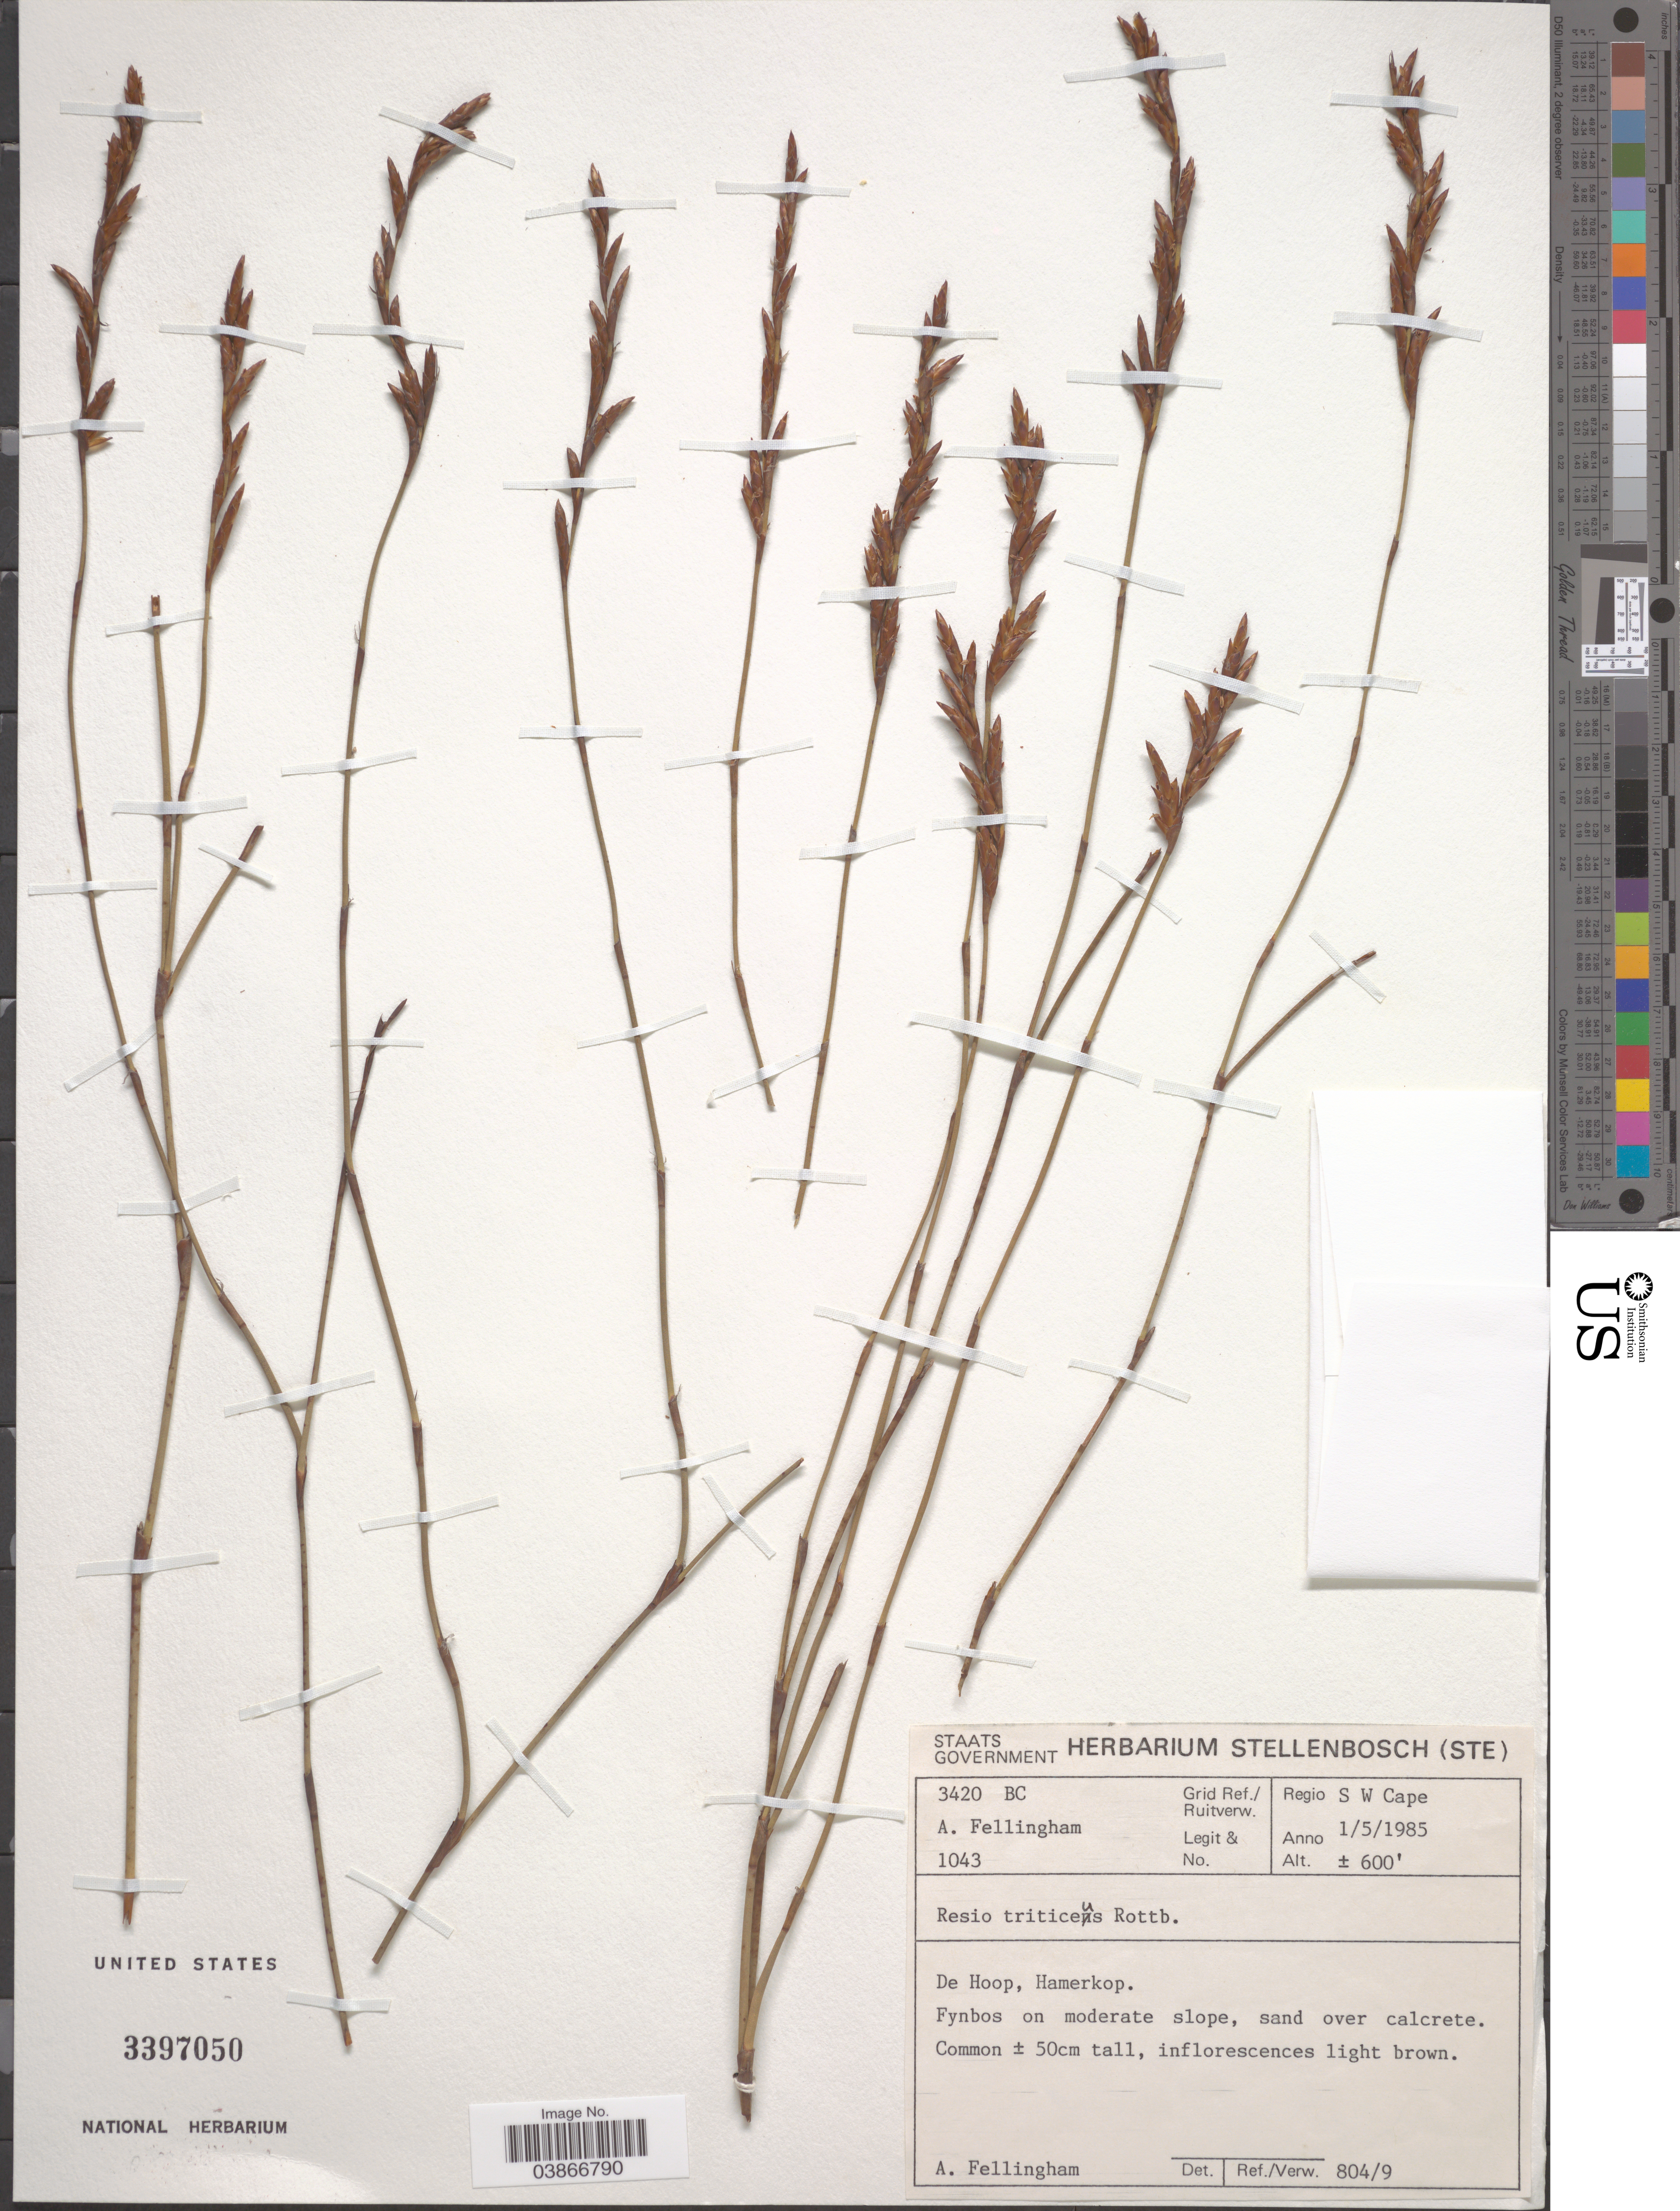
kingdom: Plantae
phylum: Tracheophyta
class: Liliopsida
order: Poales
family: Restionaceae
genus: Restio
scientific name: Restio triticeus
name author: Rottb.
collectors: A. Fellingham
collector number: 1043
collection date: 1985-05-01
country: South Africa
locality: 3420 BC Grid Ref./Ruitverw. Regio S W Cape. De Hoop, Hamerkop.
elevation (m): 183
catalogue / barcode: US 3397050